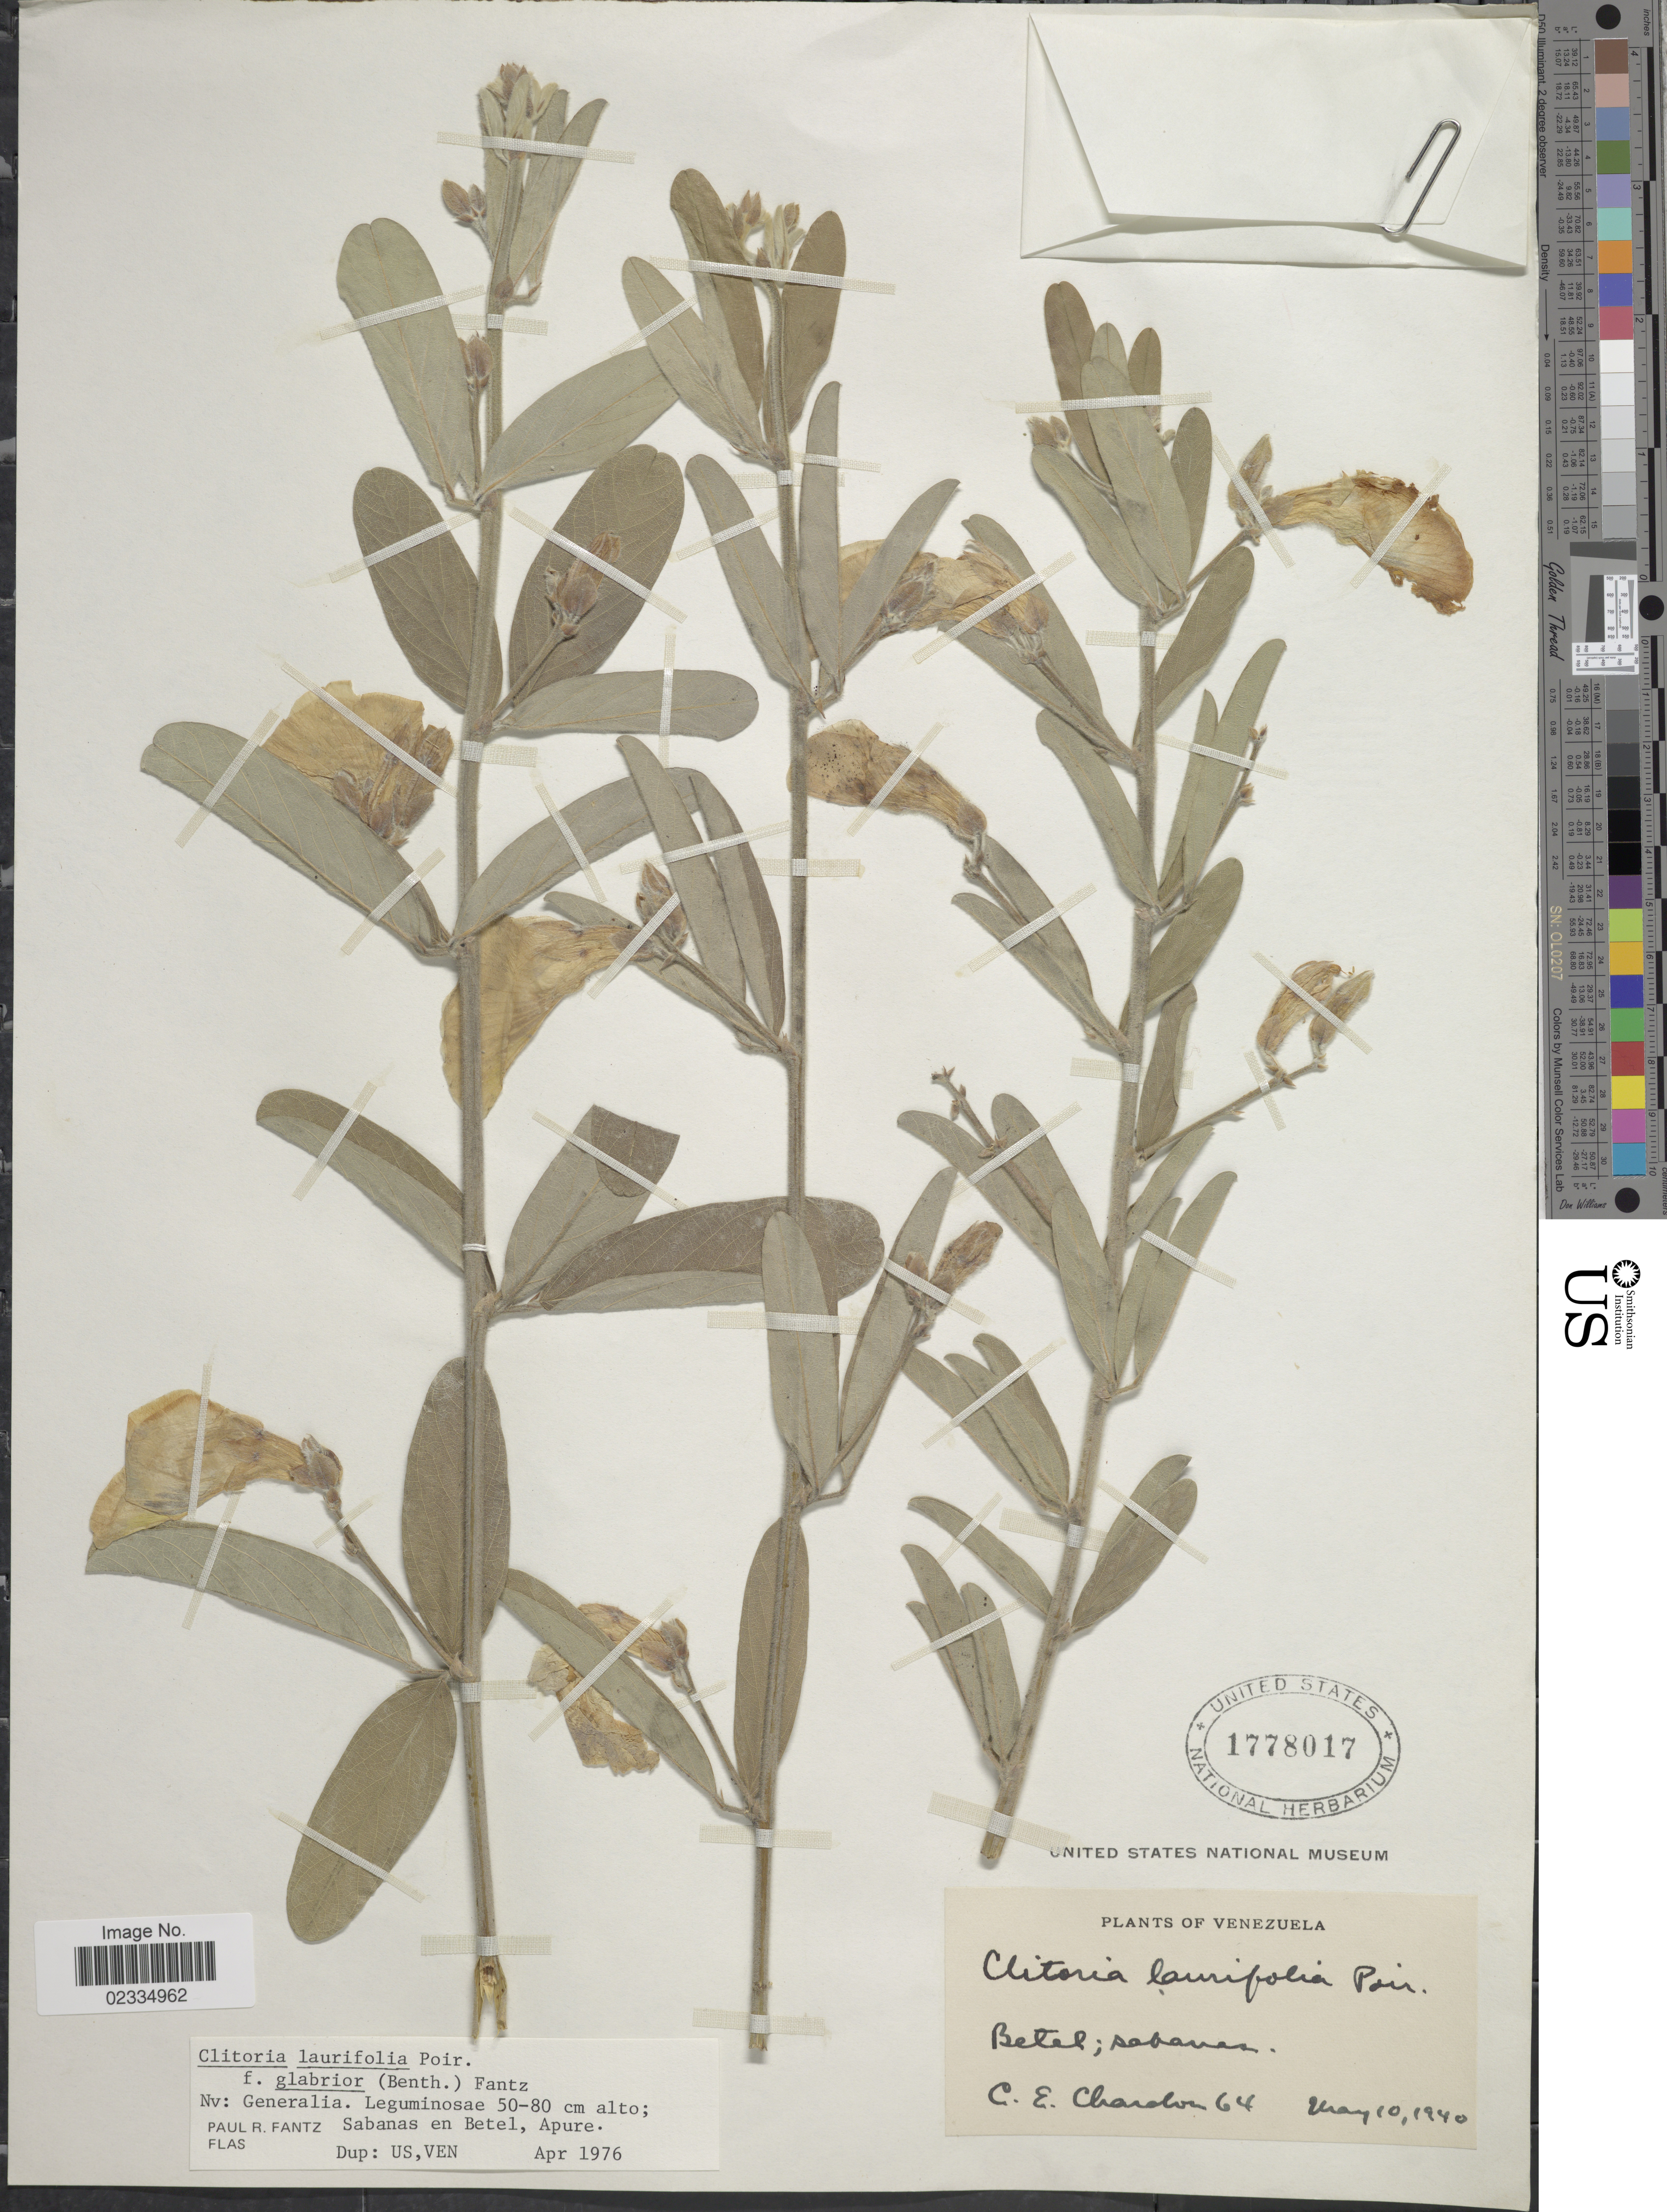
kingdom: Plantae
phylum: Tracheophyta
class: Magnoliopsida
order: Fabales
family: Fabaceae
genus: Clitoria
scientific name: Clitoria laurifolia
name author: Poir.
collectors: C. E. Chardón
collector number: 64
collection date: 1940-05-10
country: Venezuela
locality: Betel; sabanas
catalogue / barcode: US 1778017